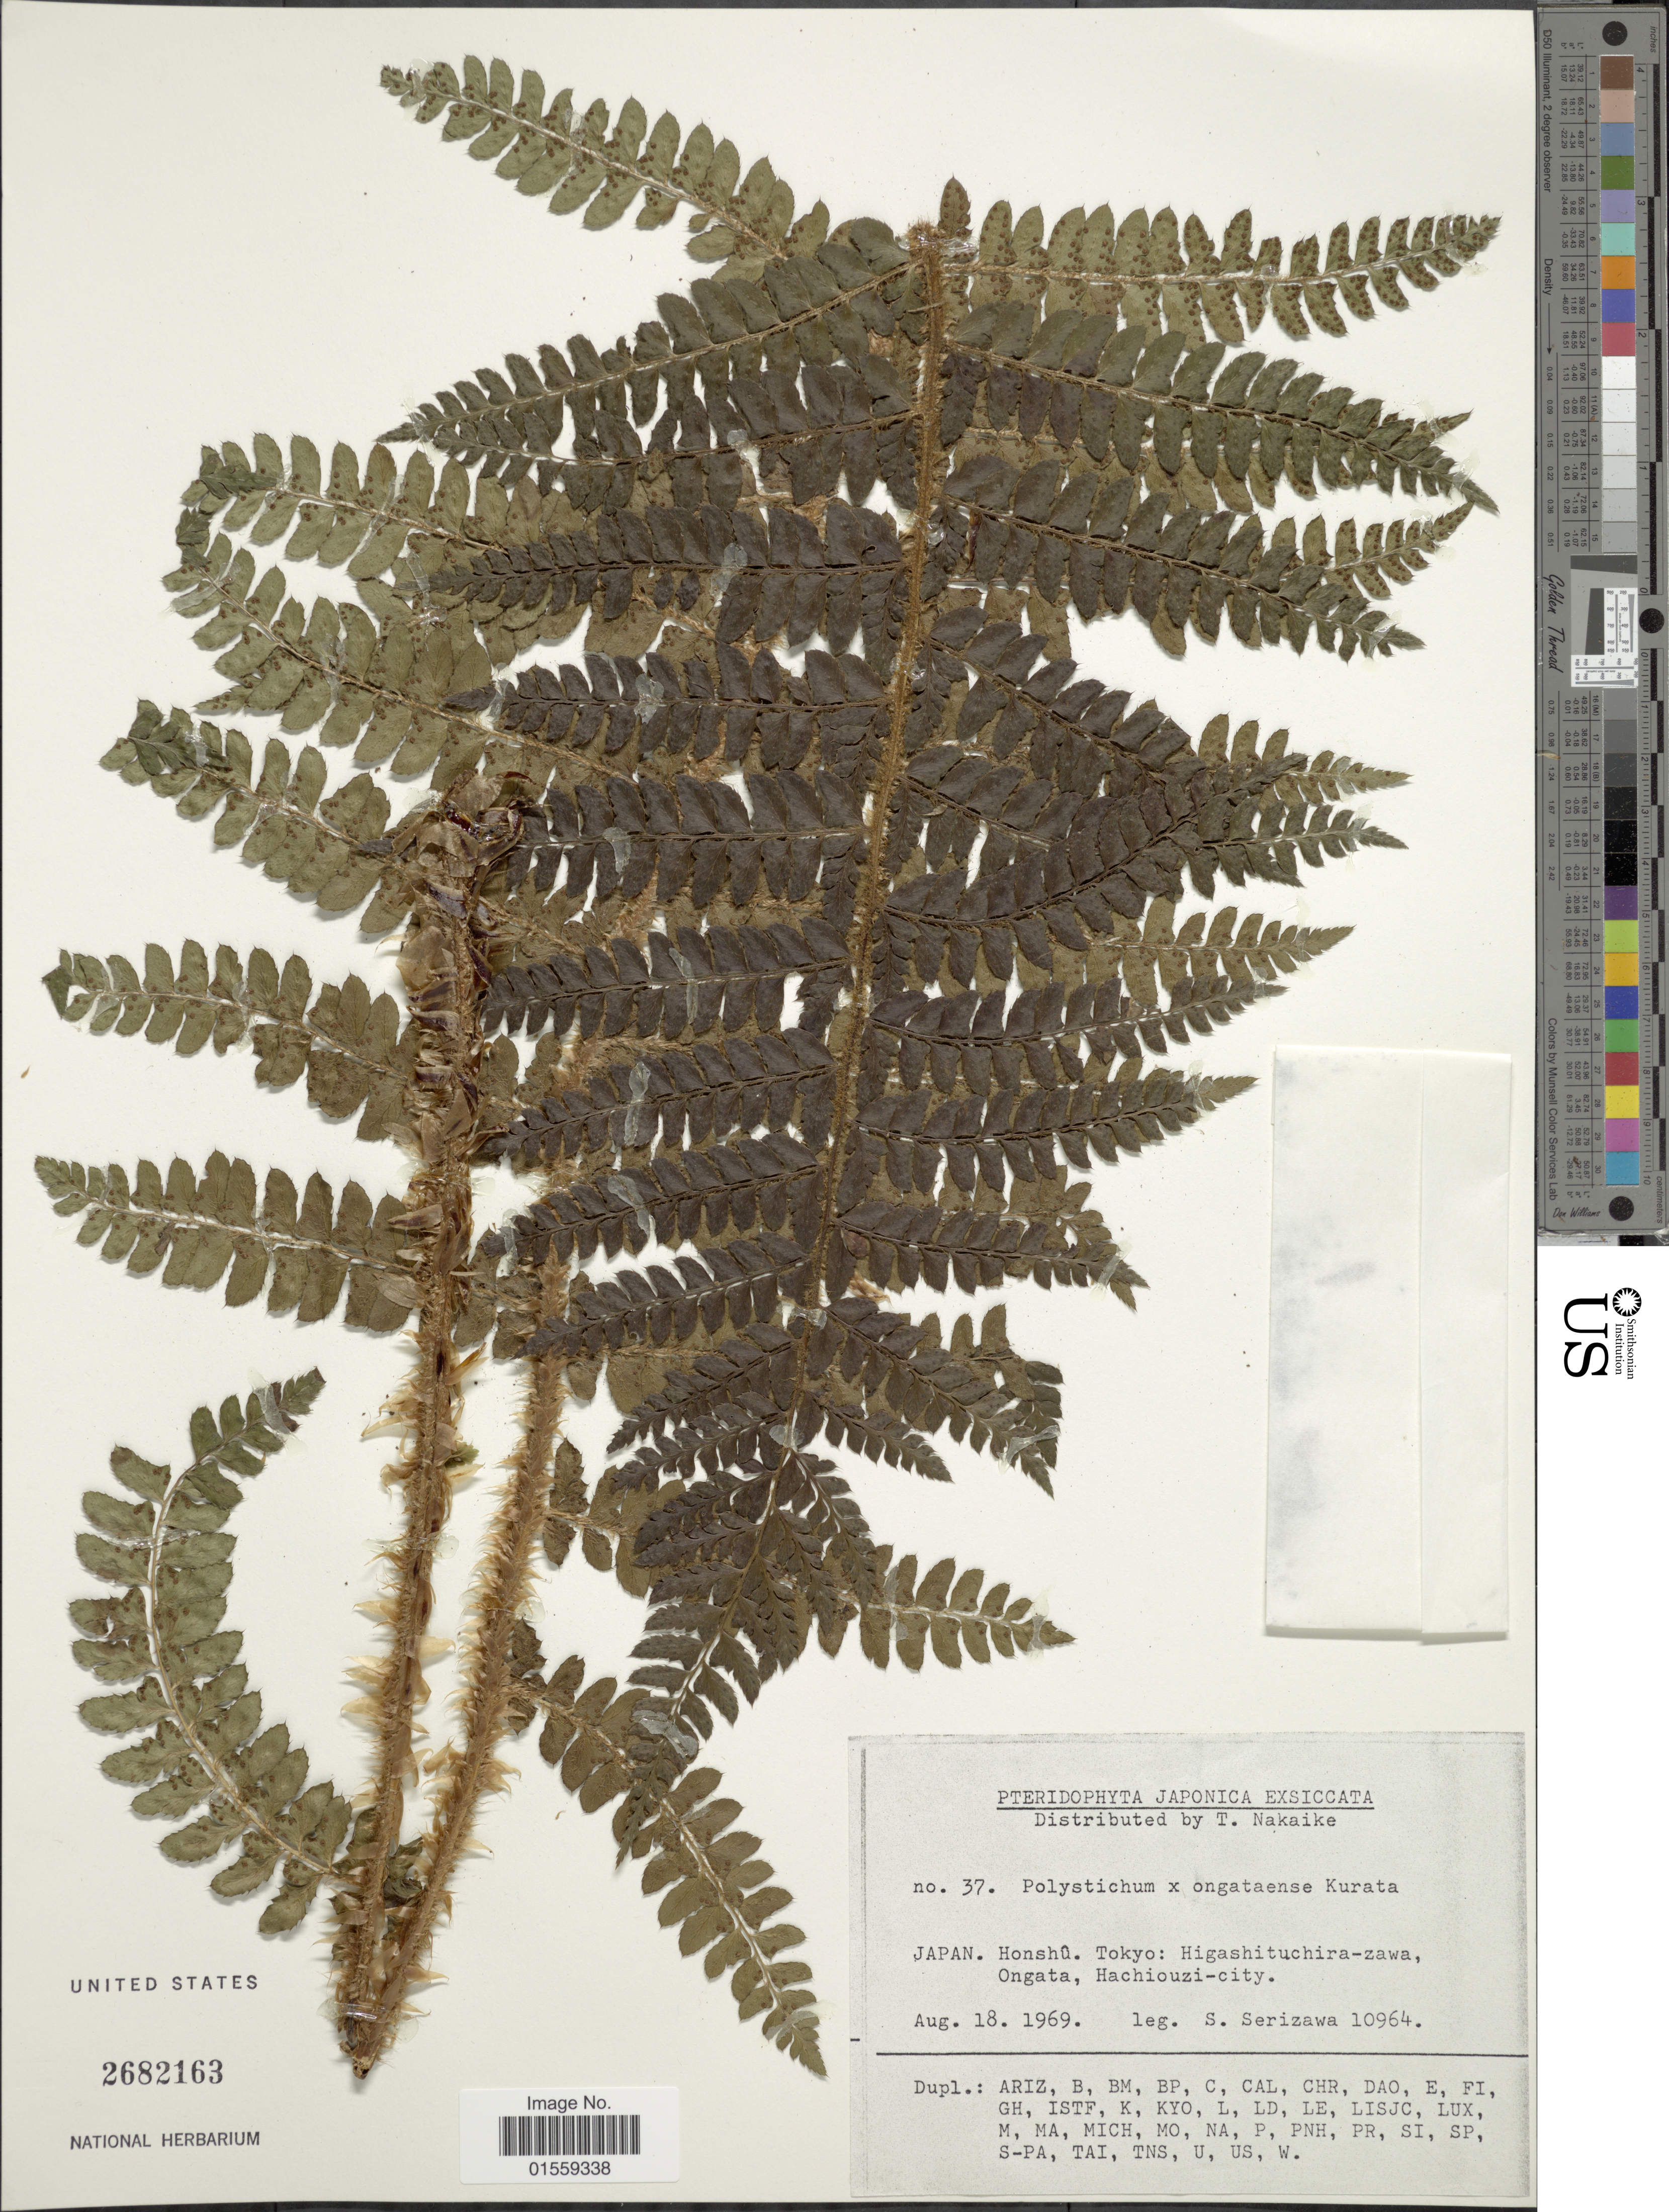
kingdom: Plantae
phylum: Tracheophyta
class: Polypodiopsida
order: Polypodiales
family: Dryopteridaceae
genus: Polystichum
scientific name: Polystichum x ongataense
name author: Sa. Kurata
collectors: S. Serizawa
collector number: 10964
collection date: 1969-08-18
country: Japan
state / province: Tokyo, Federal City of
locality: Honshu, Tokyo: Higashituchira-zawa, Ongata, Hachiouzi-city.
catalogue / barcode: US 2682163